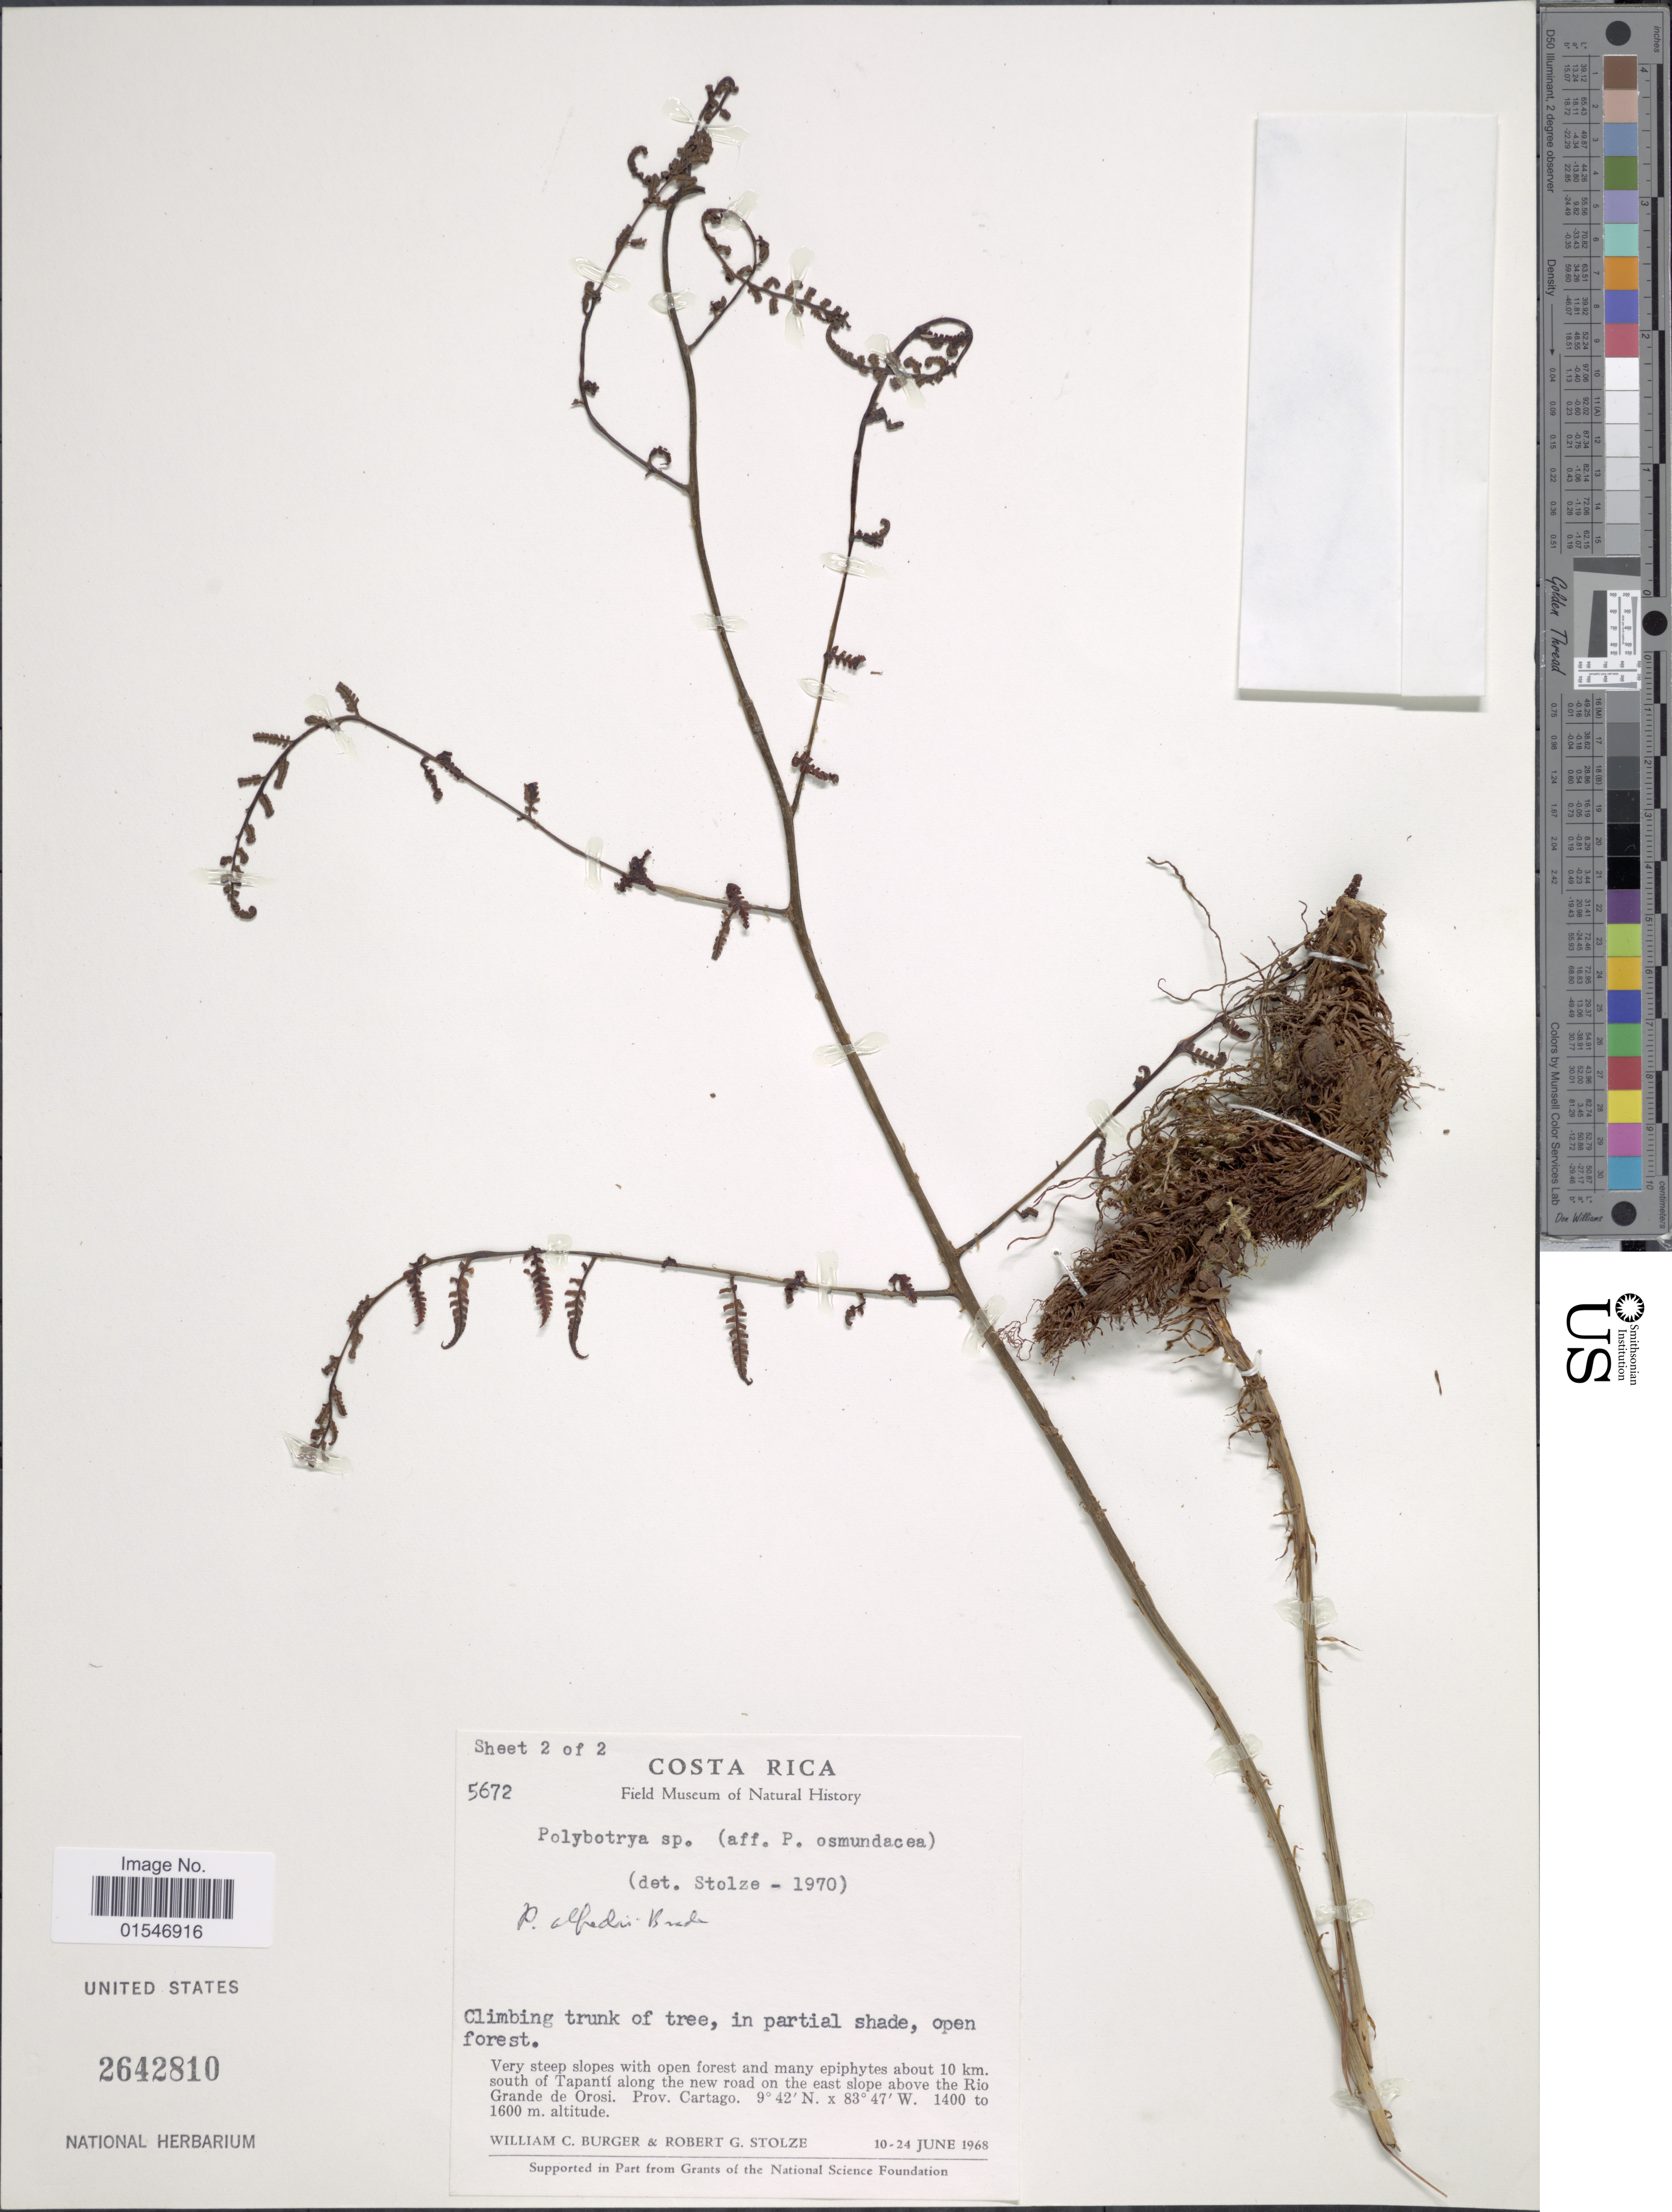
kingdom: Plantae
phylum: Tracheophyta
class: Polypodiopsida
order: Polypodiales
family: Dryopteridaceae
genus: Polybotrya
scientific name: Polybotrya alfredii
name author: Brade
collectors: W. Burger & R. G. Stolze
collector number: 5672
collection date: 1968-06-10/1968-06-24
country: Costa Rica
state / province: Cartago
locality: Costa Rica. About 10 km. south of Tapanti along the new road on the east slope above the Rio Grand de Orosi, Prov. Cartago.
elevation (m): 1400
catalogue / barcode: US 2642810